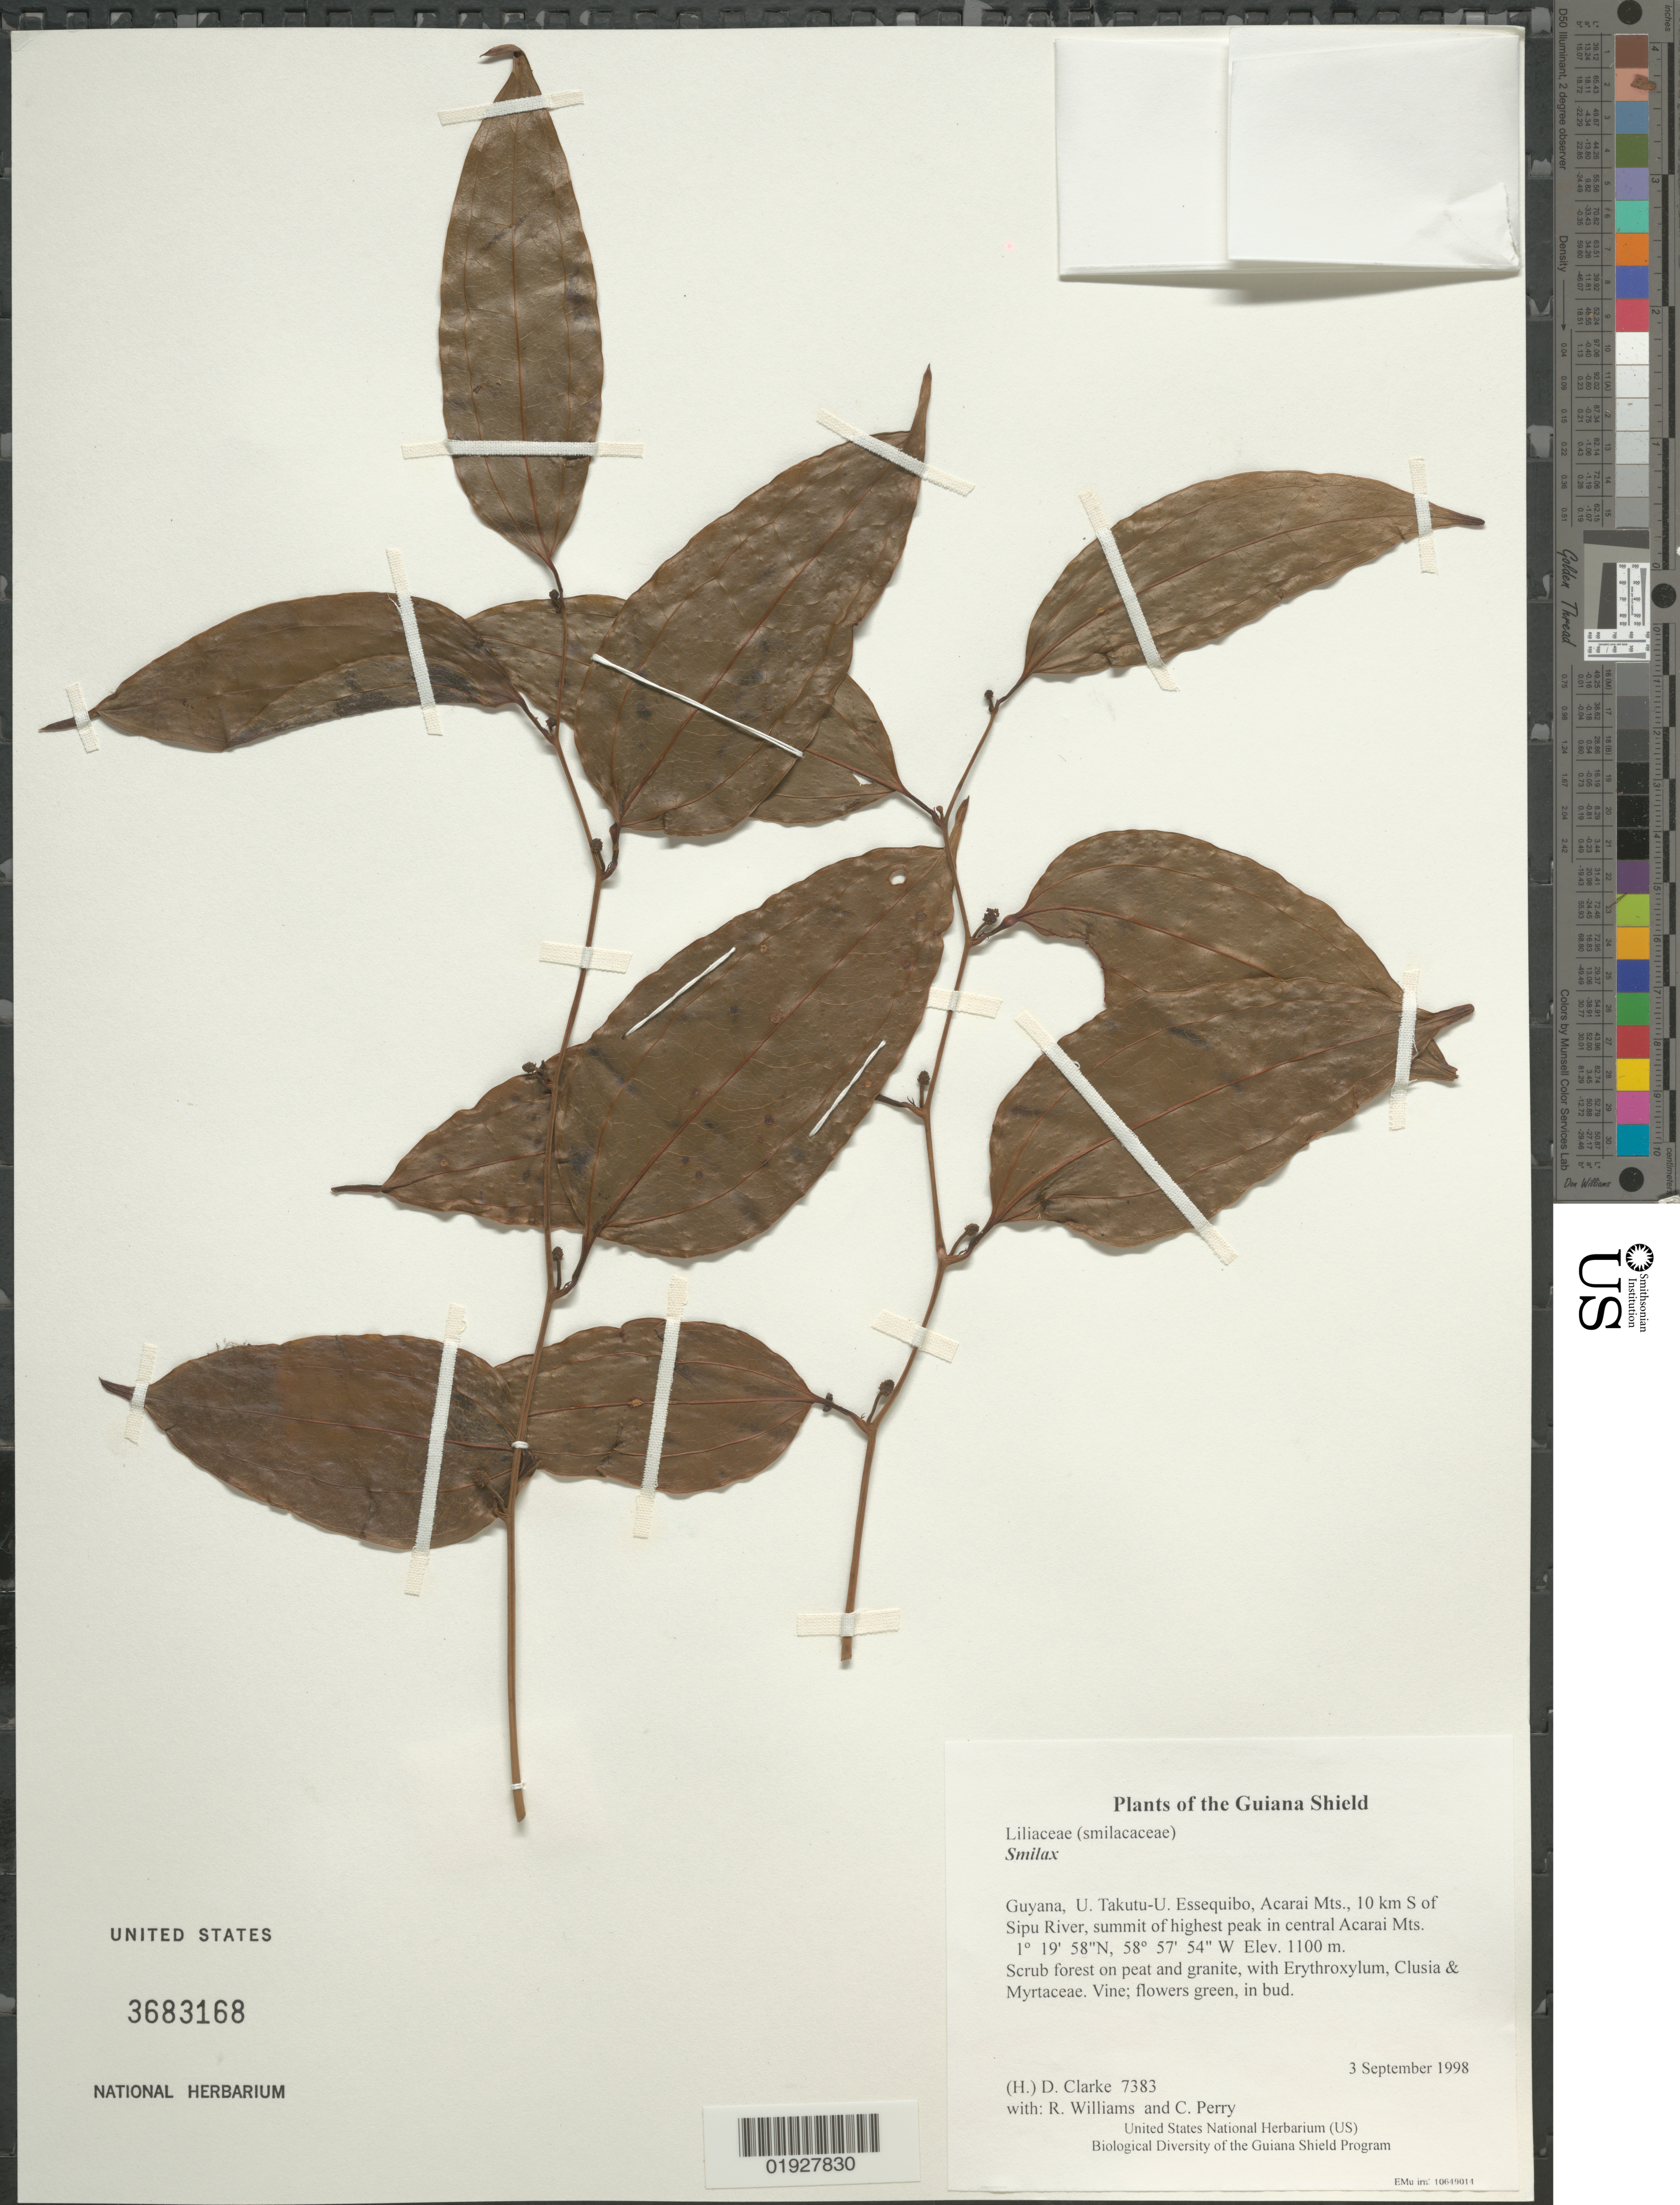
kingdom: Plantae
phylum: Tracheophyta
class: Liliopsida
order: Liliales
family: Smilacaceae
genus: Smilax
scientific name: Smilax sp.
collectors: H. D. Clarke, R. Williams & C. Perry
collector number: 7383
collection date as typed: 3 September 1998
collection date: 1998-09-03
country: Guyana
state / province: U. Takutu-U. Essequibo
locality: Acarai Mts., 10 km S of Sipu River, summit of highest peak in central Acarai Mts.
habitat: Scrub forest on peat and granite, with Erythroxylum, Clusia & Myrtaceae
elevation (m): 1100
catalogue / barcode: US 3683168